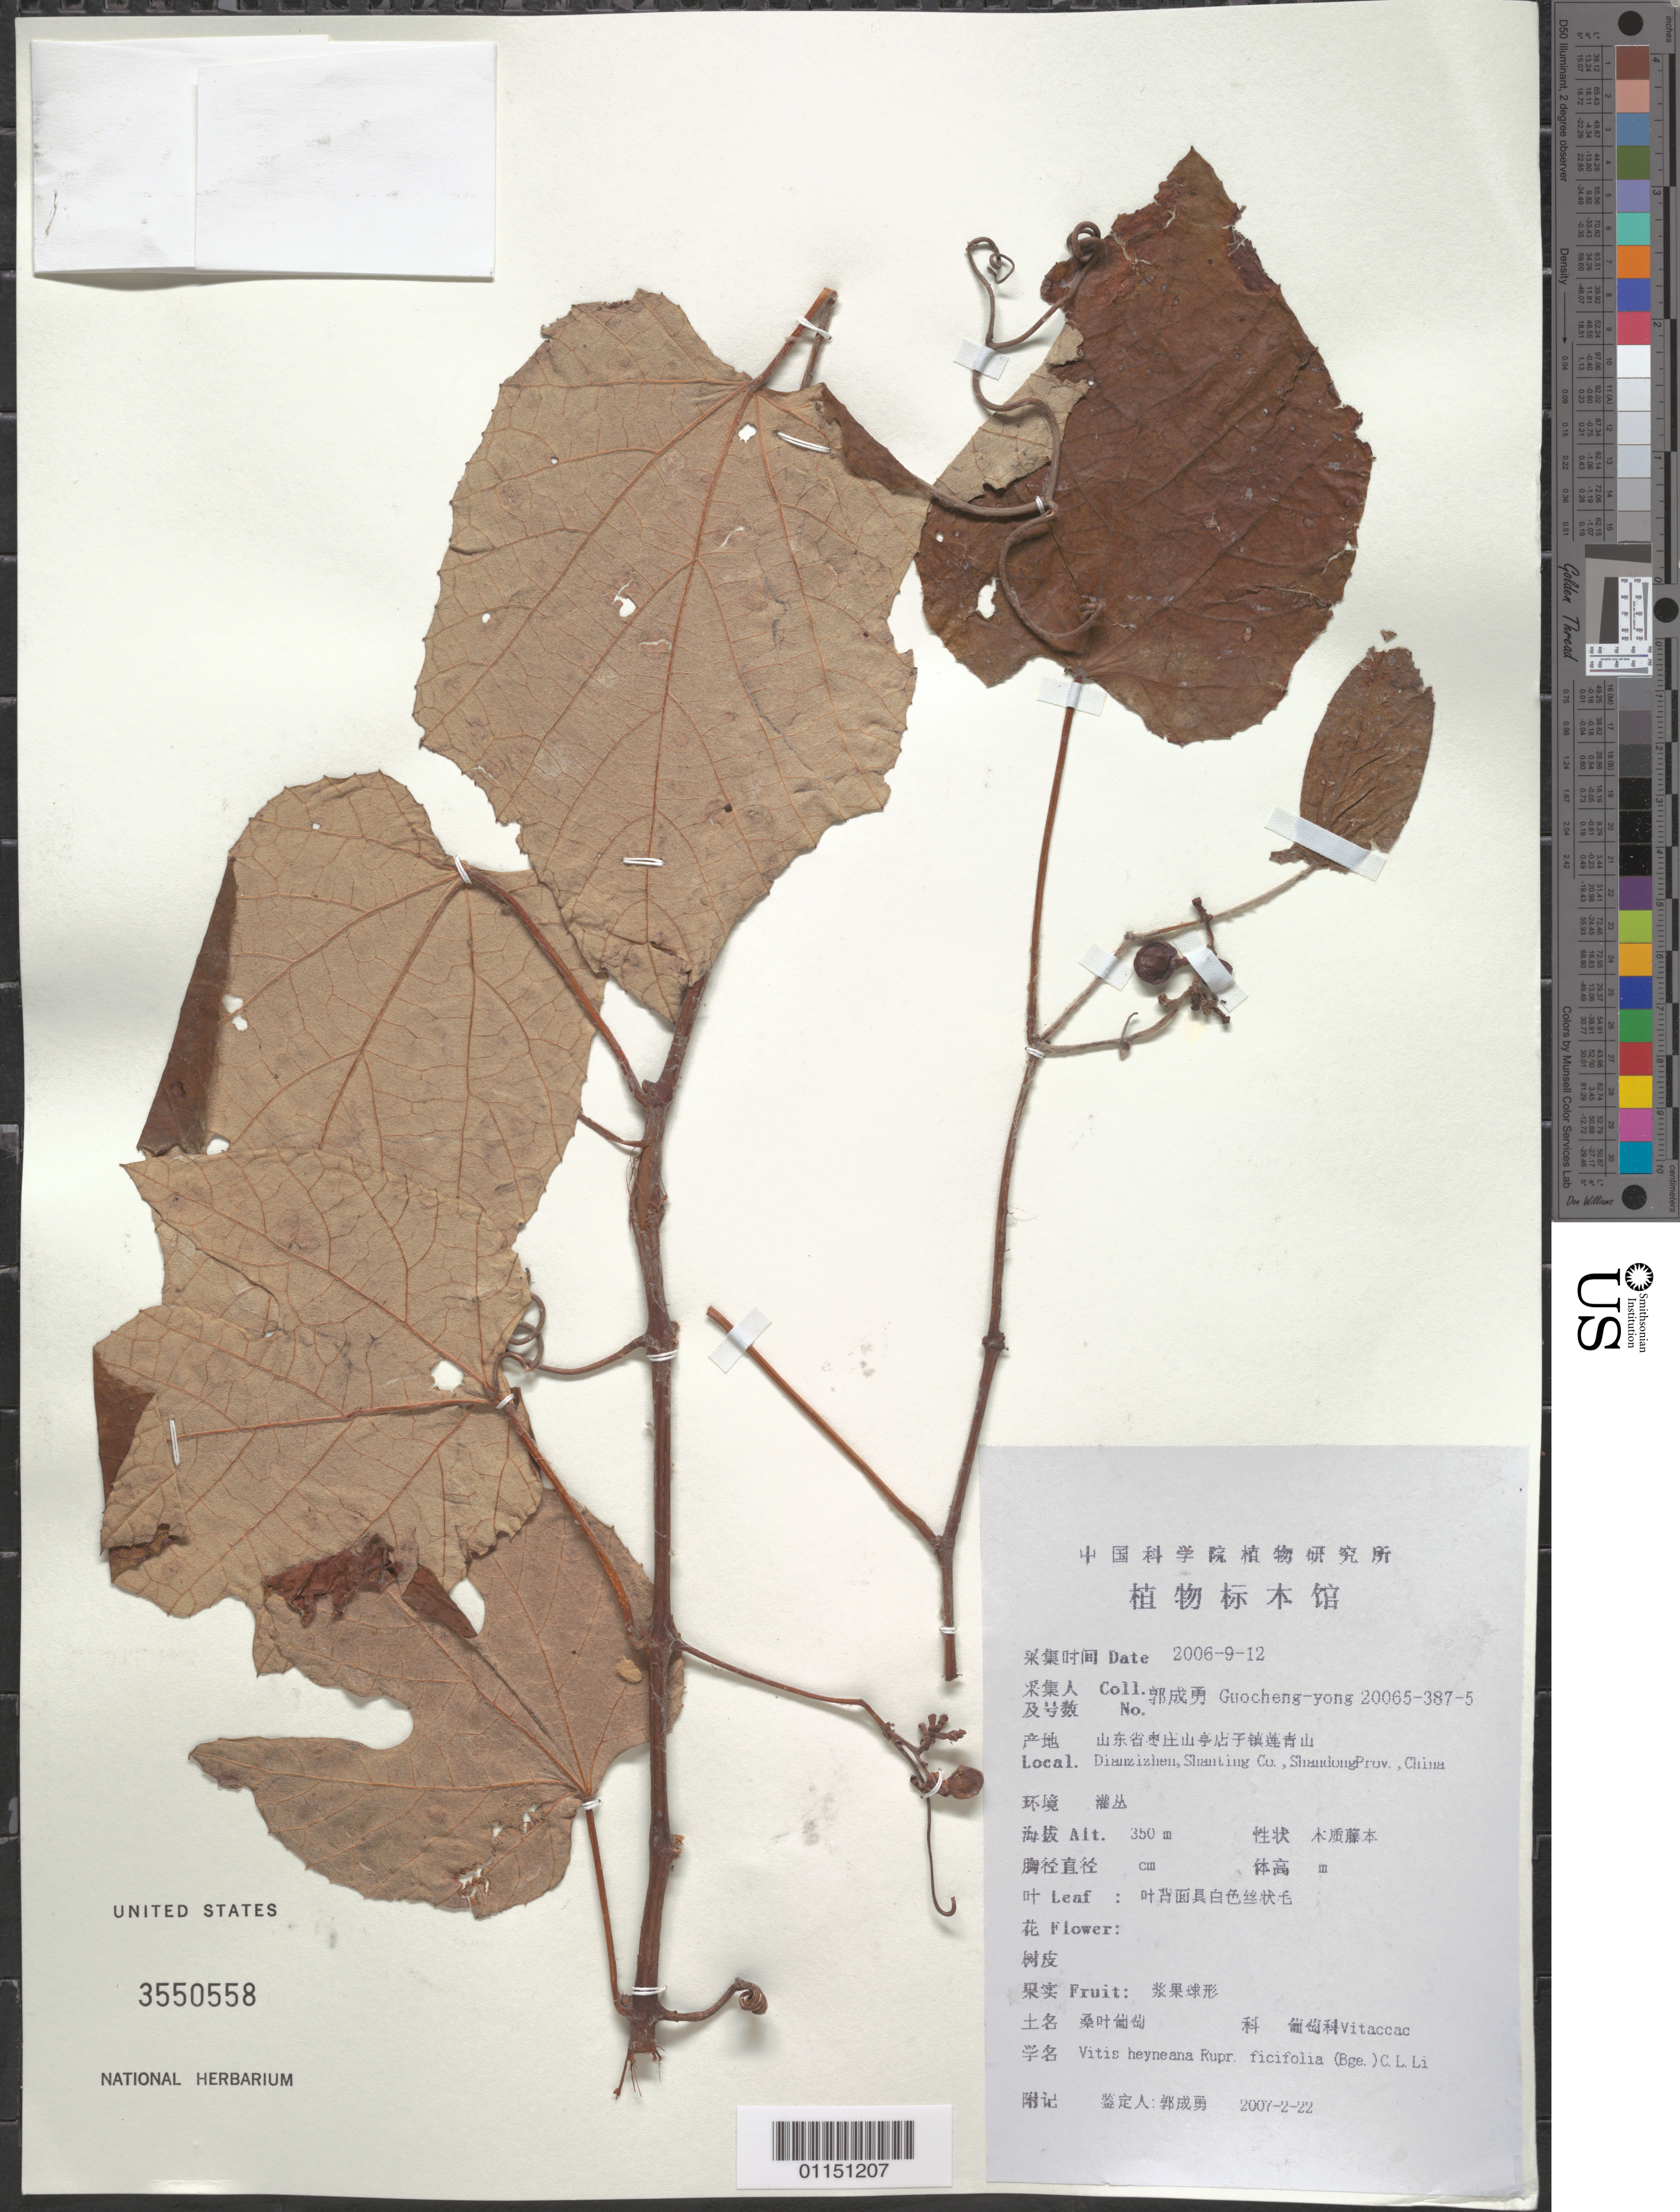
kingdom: Plantae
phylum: Tracheophyta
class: Magnoliopsida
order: Vitales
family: Vitaceae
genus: Vitis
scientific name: Vitis heyneana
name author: A. Roem. & Schult.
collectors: Guo cheng-yong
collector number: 20065-387-5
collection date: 2006-09-12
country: China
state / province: Shandong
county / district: Shanting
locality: Dianzizhen.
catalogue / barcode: US 3550558